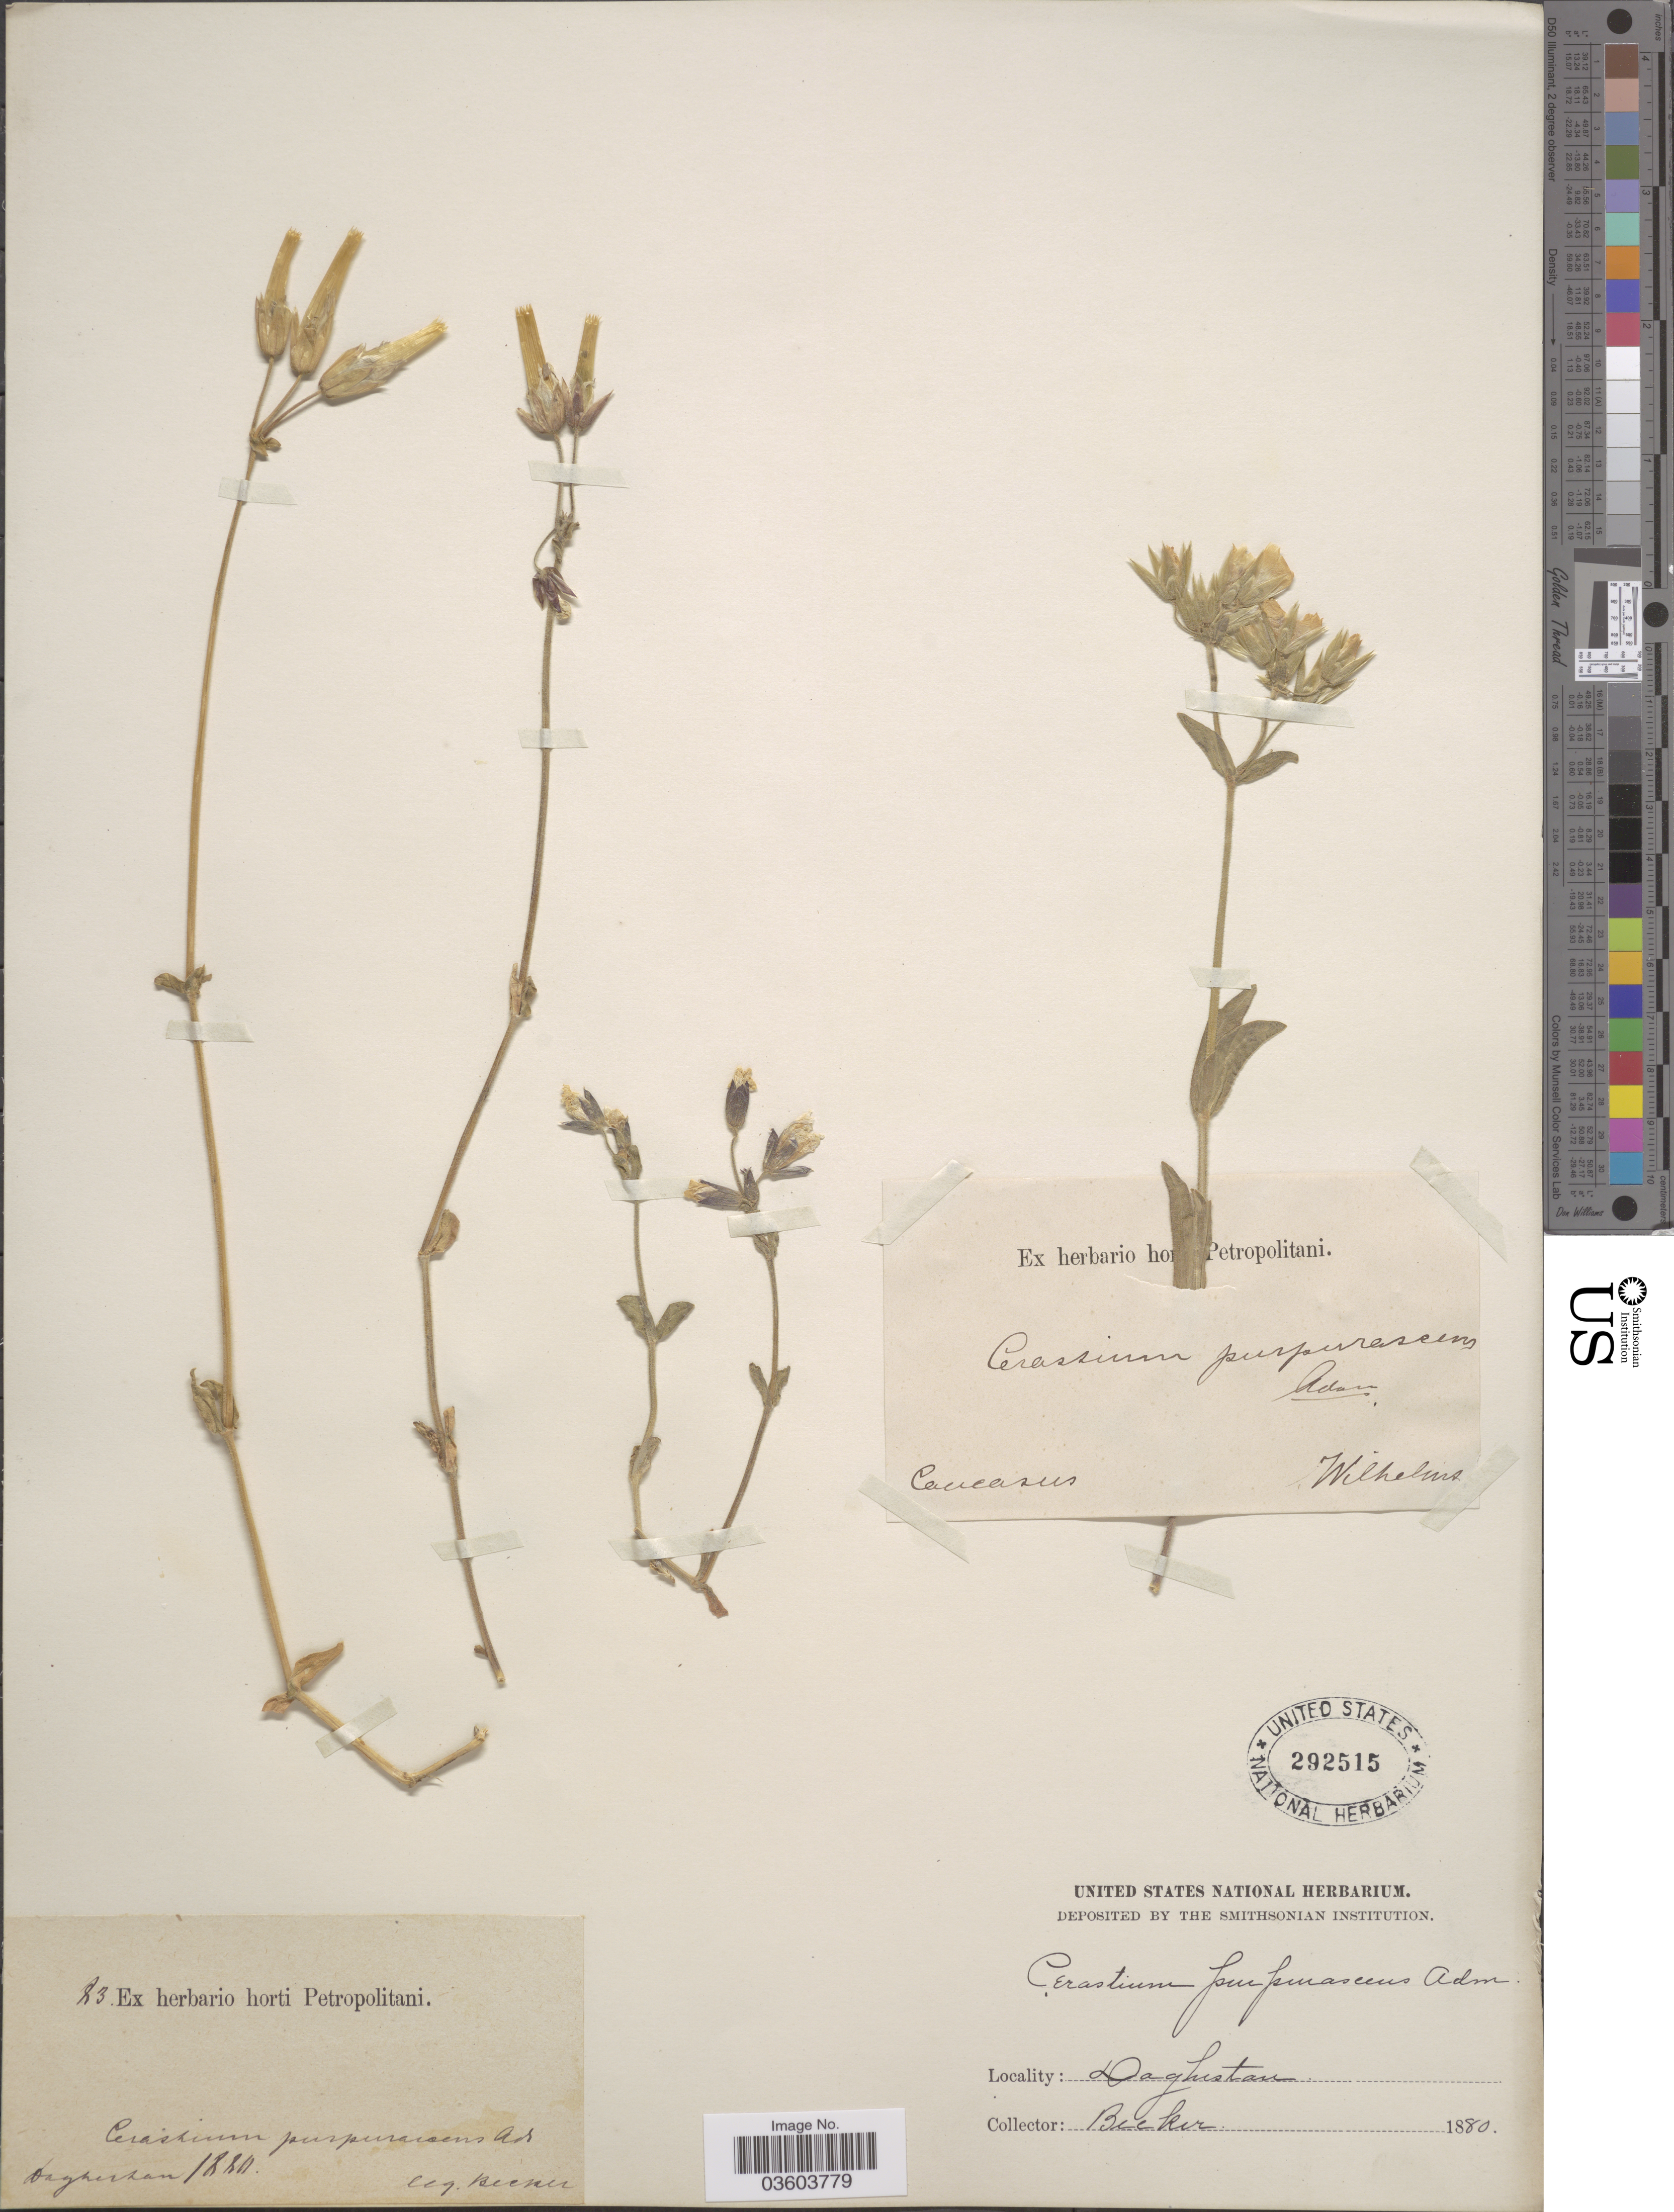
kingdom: Plantae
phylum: Tracheophyta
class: Magnoliopsida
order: Caryophyllales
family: Caryophyllaceae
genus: Cerastium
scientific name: Cerastium purpurascens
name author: Adams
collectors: -. Becker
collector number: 83*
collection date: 1880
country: Russian Federation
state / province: Dagestan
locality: Daghestan.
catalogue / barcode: US 292515